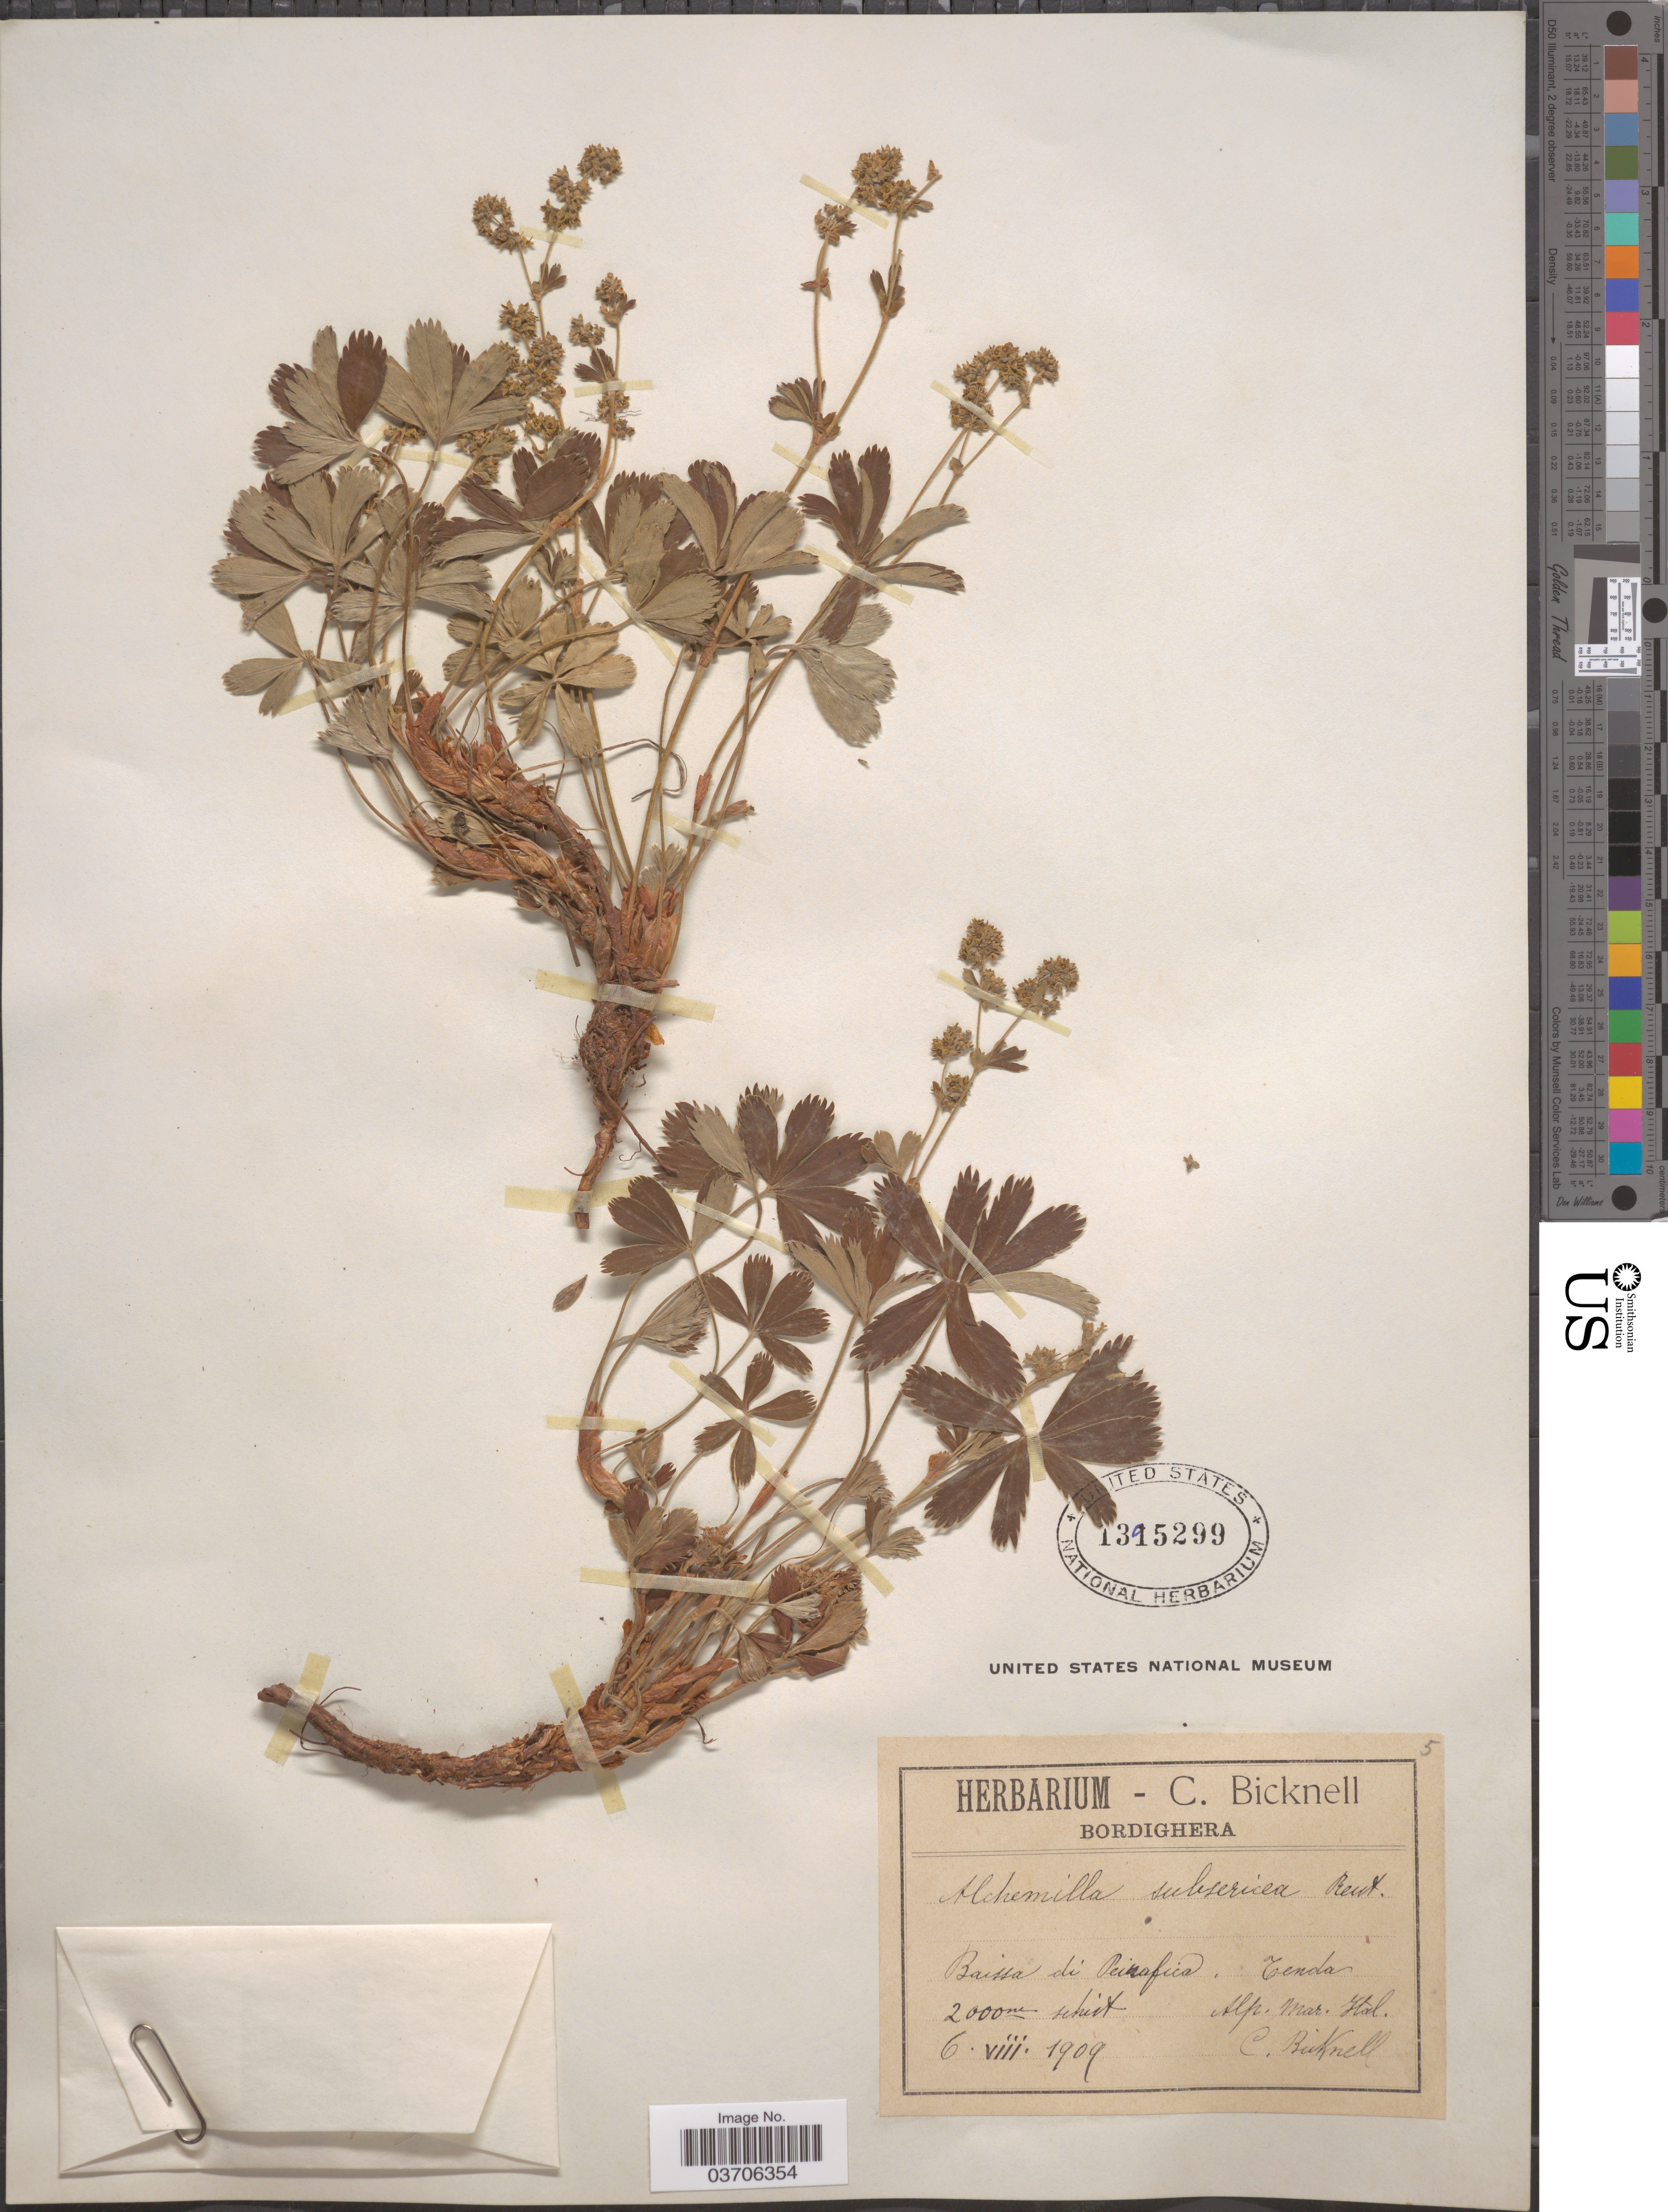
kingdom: Plantae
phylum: Tracheophyta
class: Magnoliopsida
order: Rosales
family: Rosaceae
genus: Alchemilla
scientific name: Alchemilla subsericea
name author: Reut.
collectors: C. Bicknell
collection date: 1909-08-06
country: Italy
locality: Baissa di Peinafica. Tenda. Alp. Mar. Ital.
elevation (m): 2000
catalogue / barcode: US 1395299